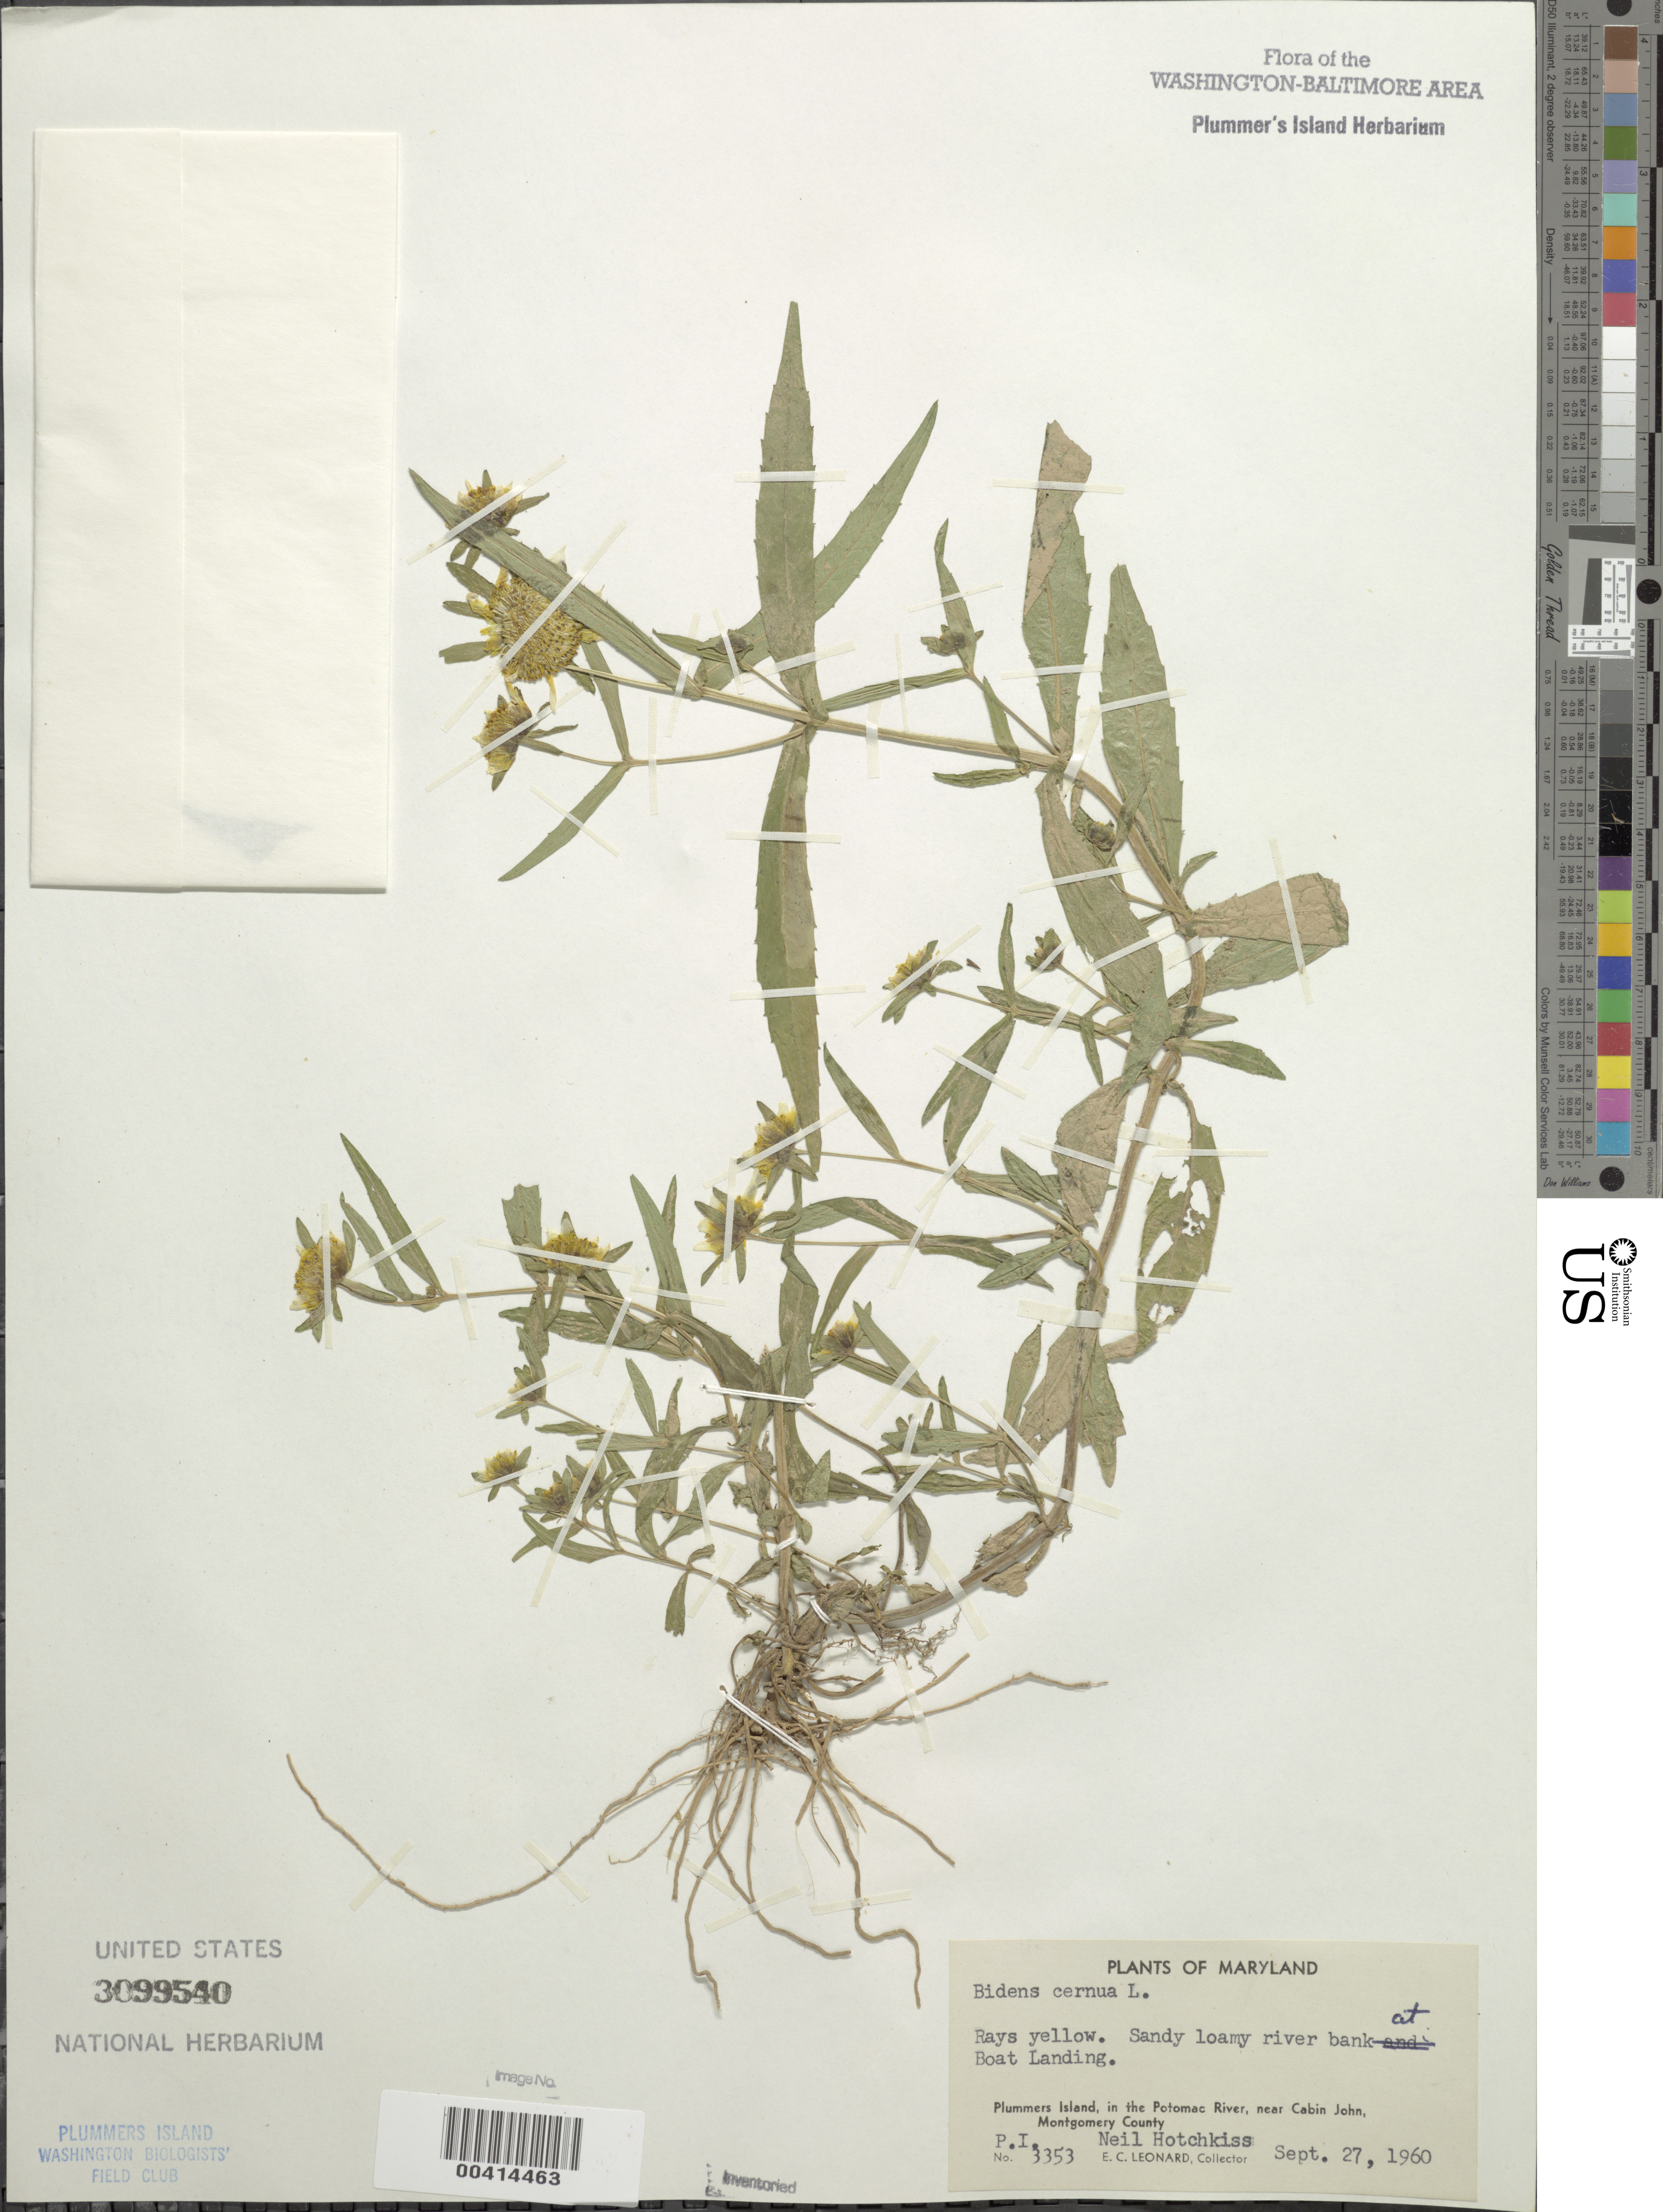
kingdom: Plantae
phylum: Tracheophyta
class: Magnoliopsida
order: Asterales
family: Asteraceae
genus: Bidens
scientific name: Bidens cernua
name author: L.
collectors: E. C. Leonard & N. Hotchkiss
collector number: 3415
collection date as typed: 27 Sep 1960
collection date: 1960-09-27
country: United States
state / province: Maryland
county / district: Montgomery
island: Plummers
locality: Plummer's Island; along channel east end of island C. & O. Canal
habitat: Muddy alluvial bank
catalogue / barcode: US 3099540